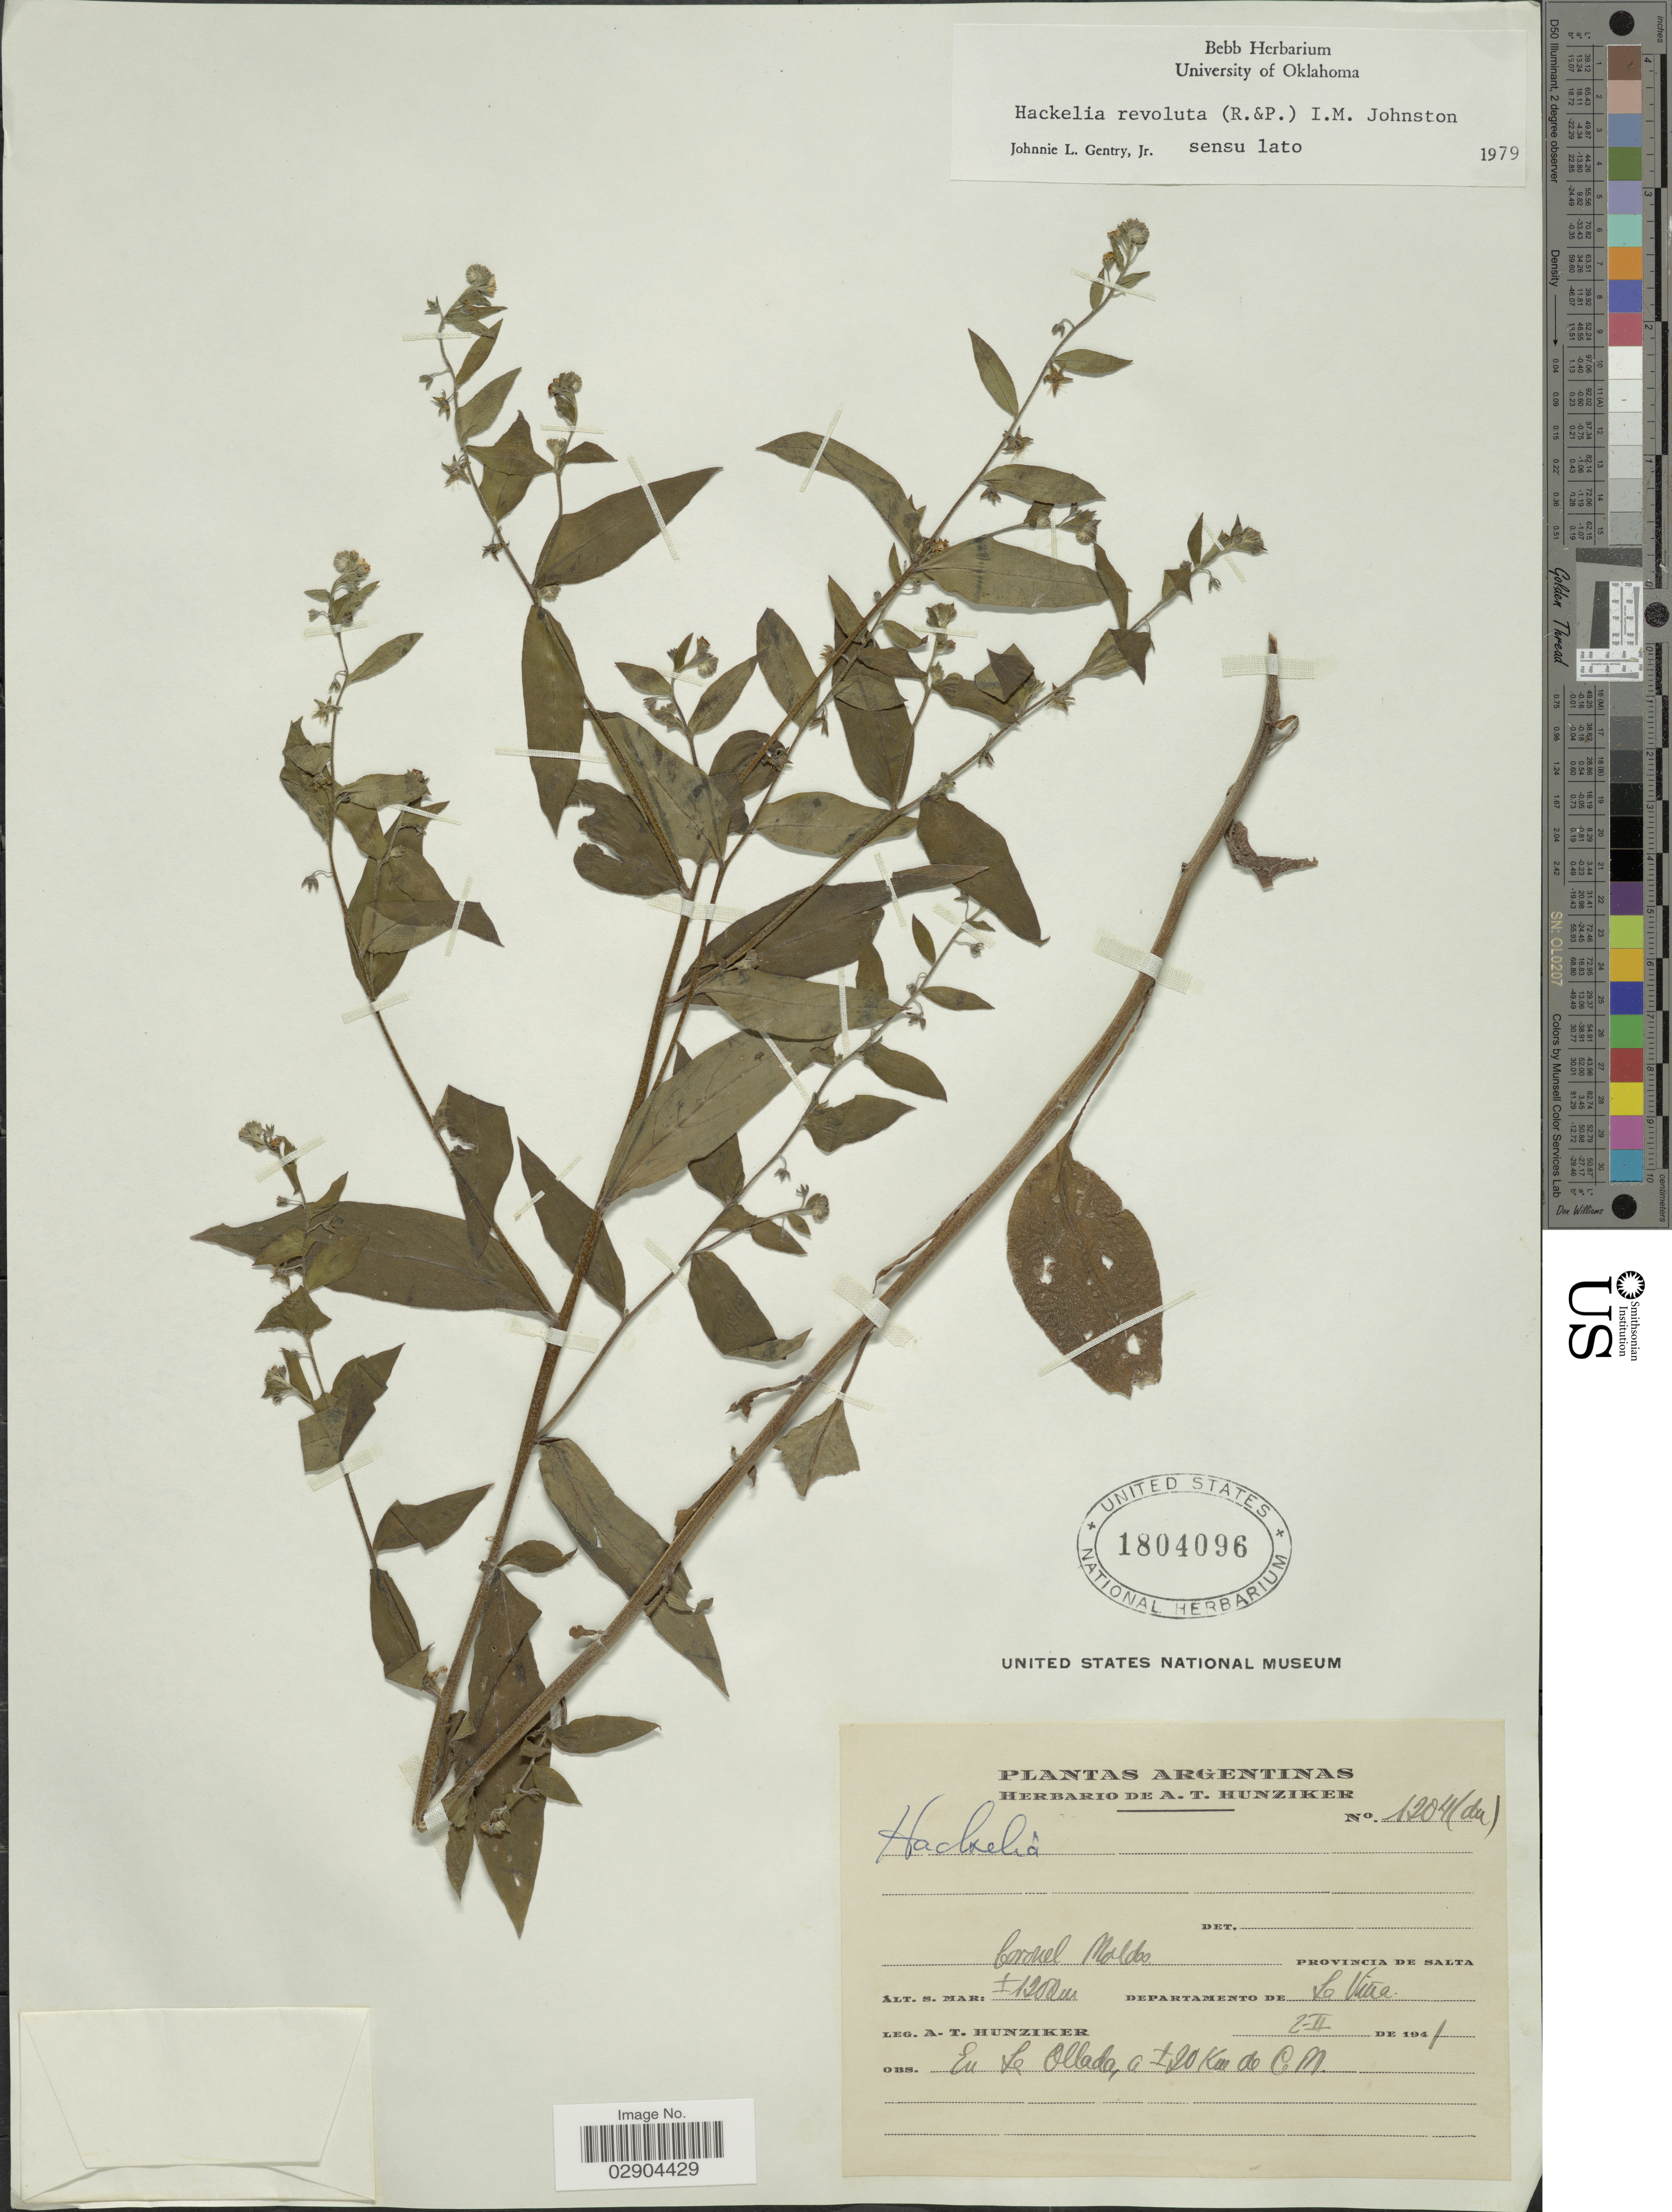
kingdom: Plantae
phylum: Tracheophyta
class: Magnoliopsida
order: Boraginales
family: Boraginaceae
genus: Hackelia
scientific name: Hackelia revoluta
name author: (Ruiz & Pav.) I.M. Johnst.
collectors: A. T. Hunziker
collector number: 1204(da)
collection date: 1941-02-02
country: Argentina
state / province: Salta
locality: Coronel Maldas. Provincia de Salta. Departamento de La Vina.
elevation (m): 1200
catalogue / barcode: US 1804096